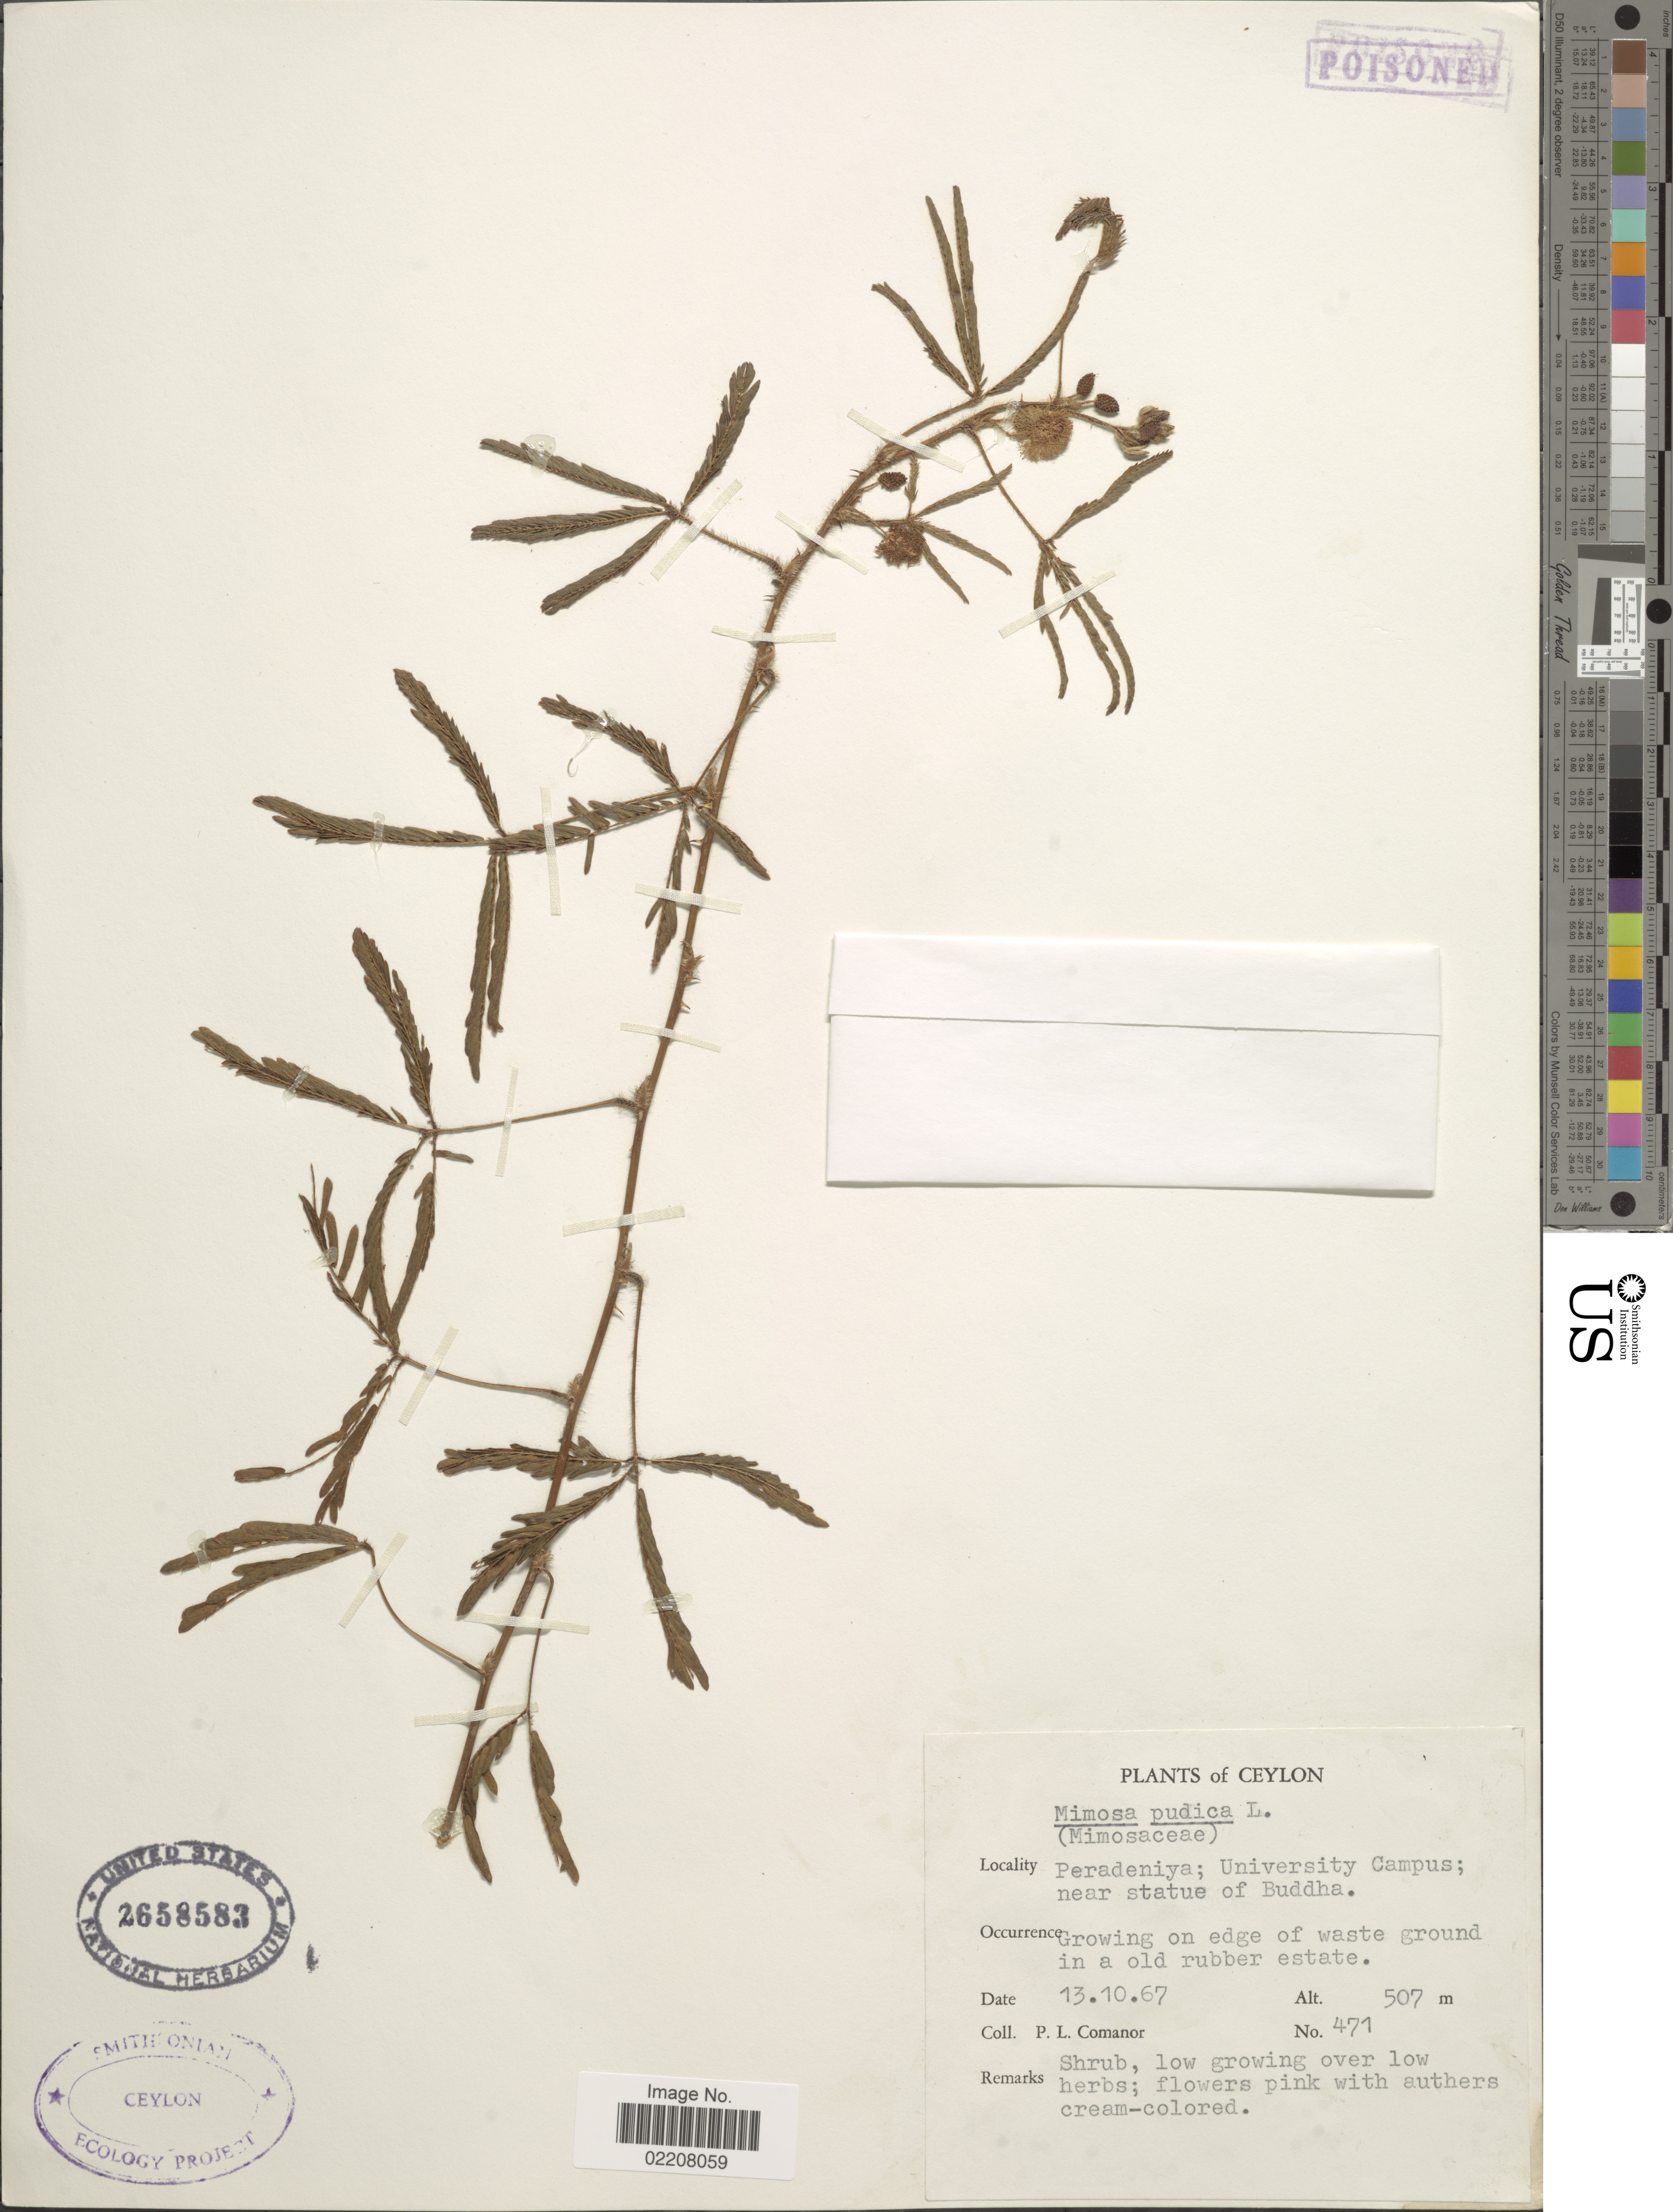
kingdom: Plantae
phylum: Tracheophyta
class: Magnoliopsida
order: Fabales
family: Fabaceae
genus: Mimosa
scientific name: Mimosa pudica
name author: L.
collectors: P. Comanor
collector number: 471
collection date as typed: Transcribed d/m/y: 13/10/67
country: Sri Lanka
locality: Ceylon, Peradeniya; Uiversity Campus; near statue of Buddha, on edge of waste ground in a old rubber estate.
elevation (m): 507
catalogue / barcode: US 2658583